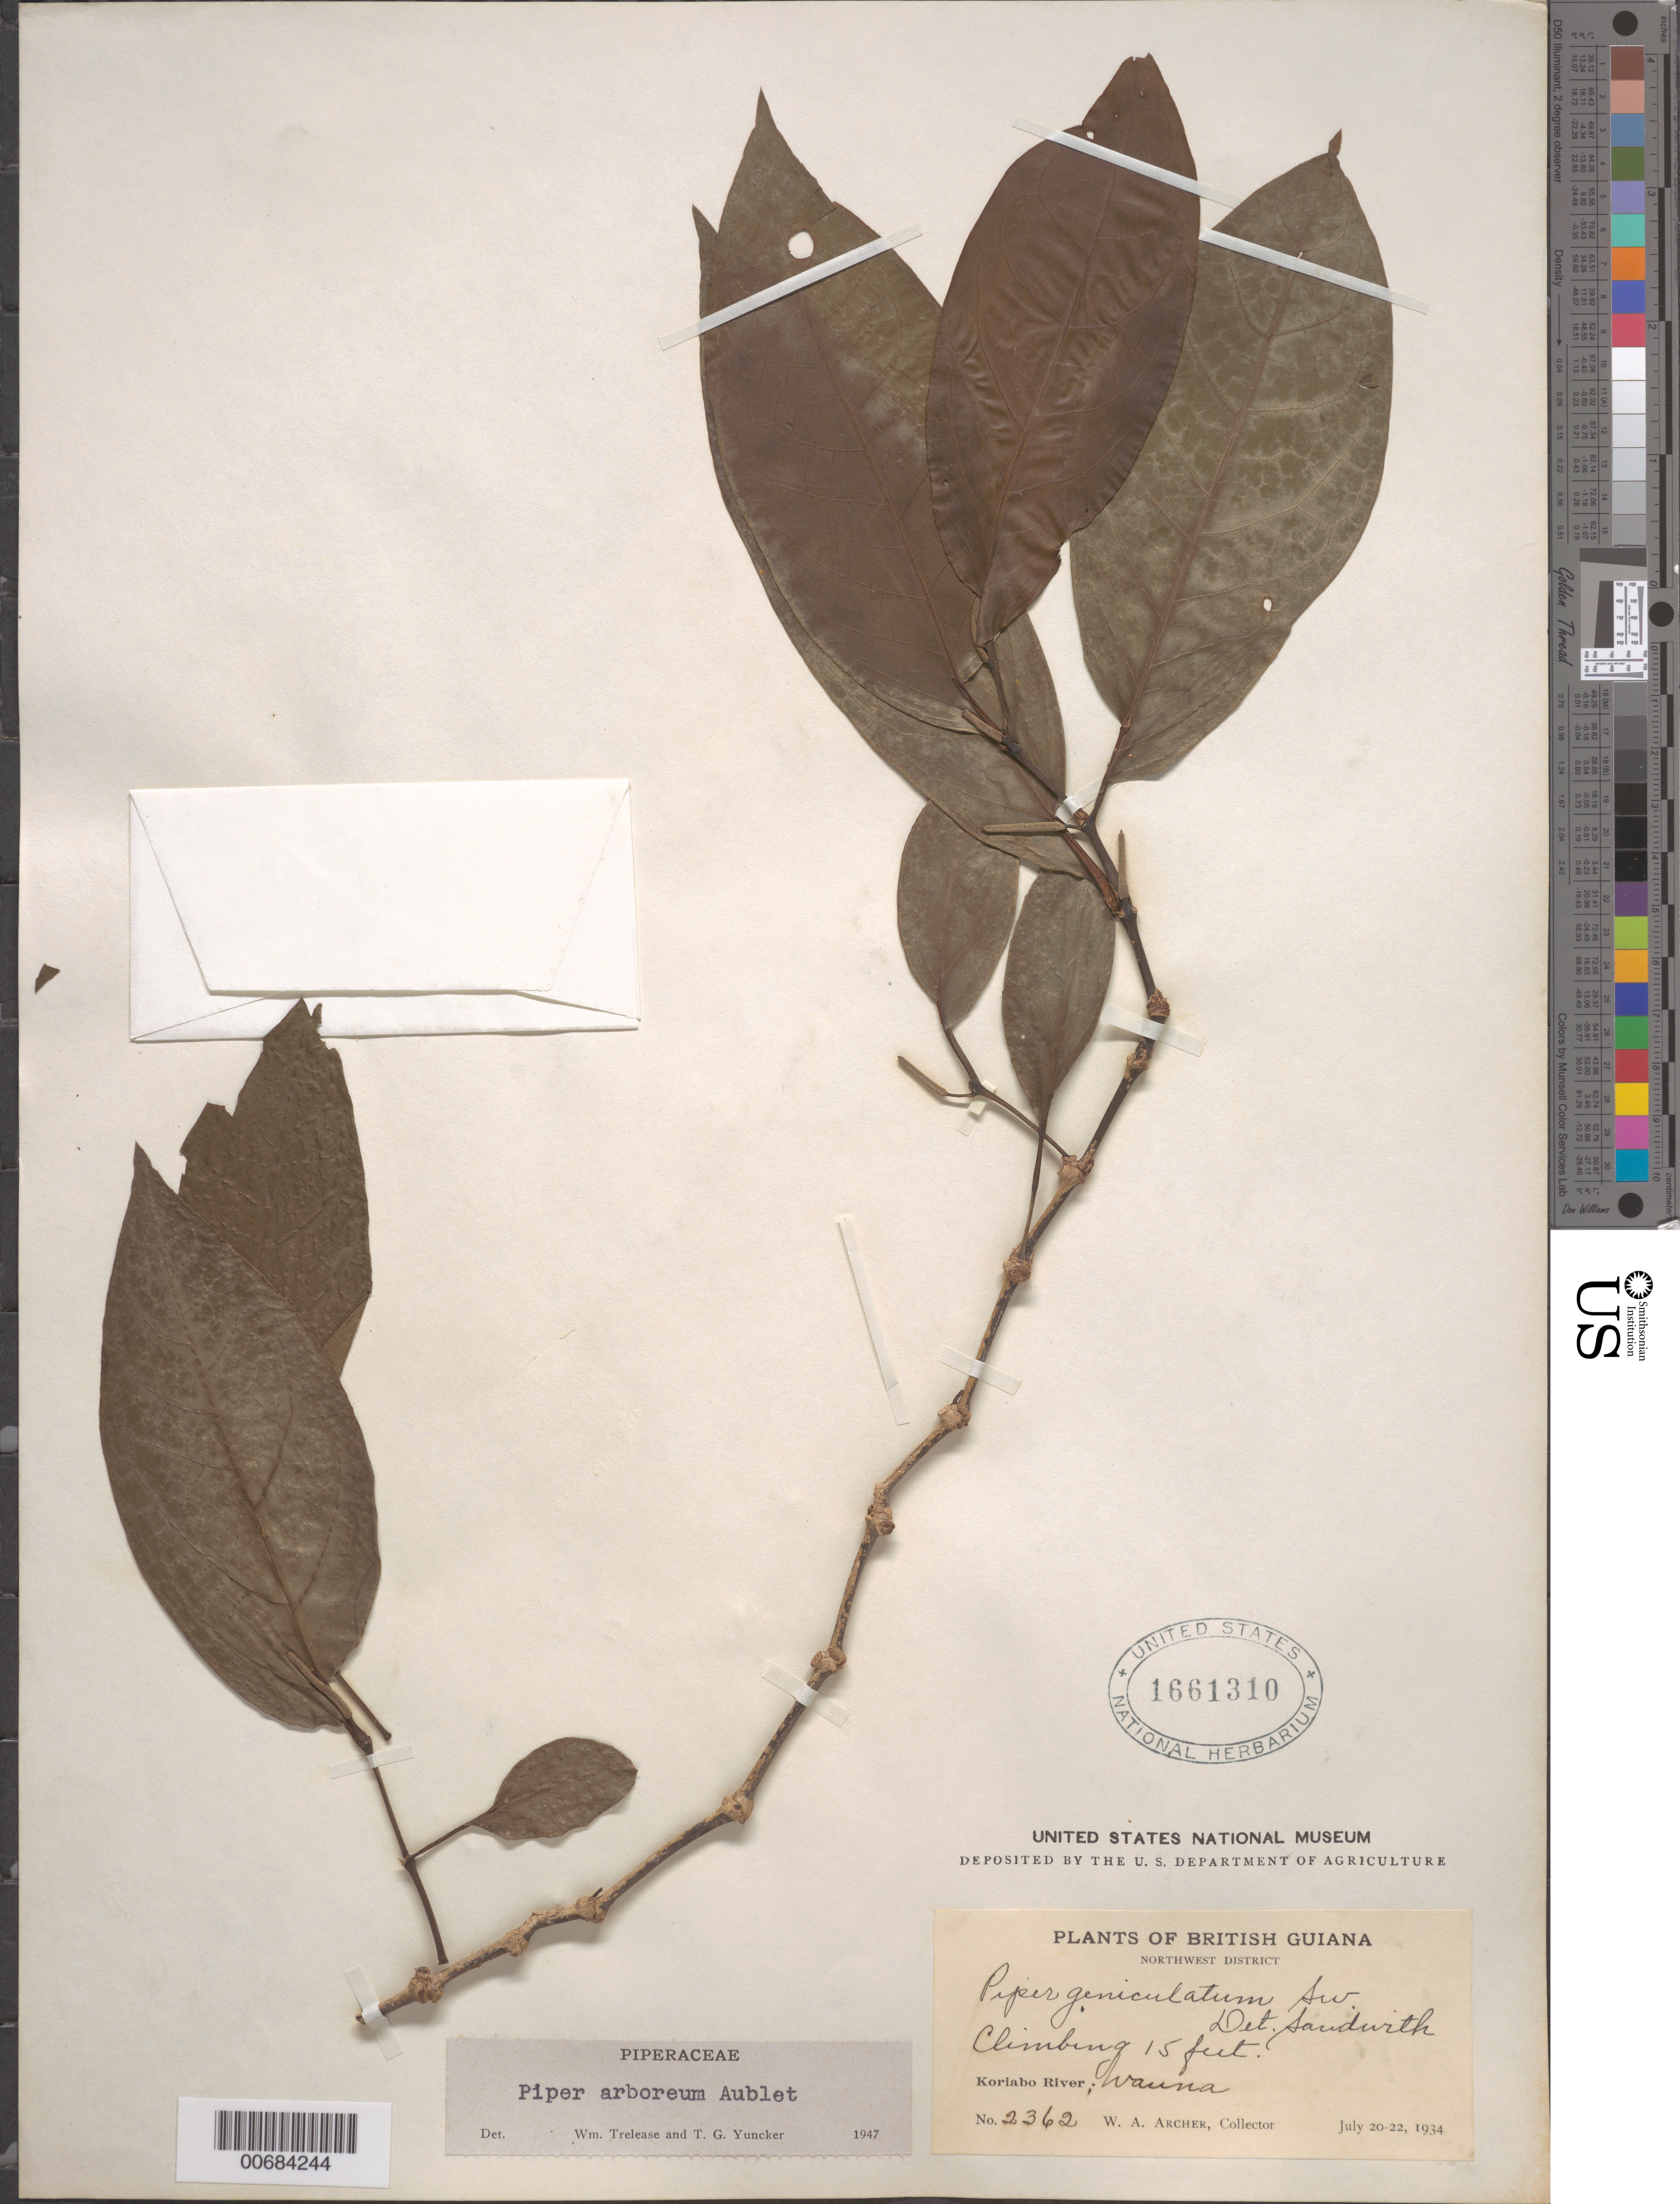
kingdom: Plantae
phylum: Tracheophyta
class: Magnoliopsida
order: Piperales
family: Piperaceae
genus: Piper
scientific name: Piper arboreum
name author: Aubl.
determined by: Trelease, W.; Yuncker, T. G.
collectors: W. A. Archer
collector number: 2362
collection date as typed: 20-Jul-34 to 22-Jul-34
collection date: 1934-07-20/1934-07-22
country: Guyana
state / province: Barima-Waini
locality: Koriabo R., Wauna, NW Dist.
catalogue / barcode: US 1661310